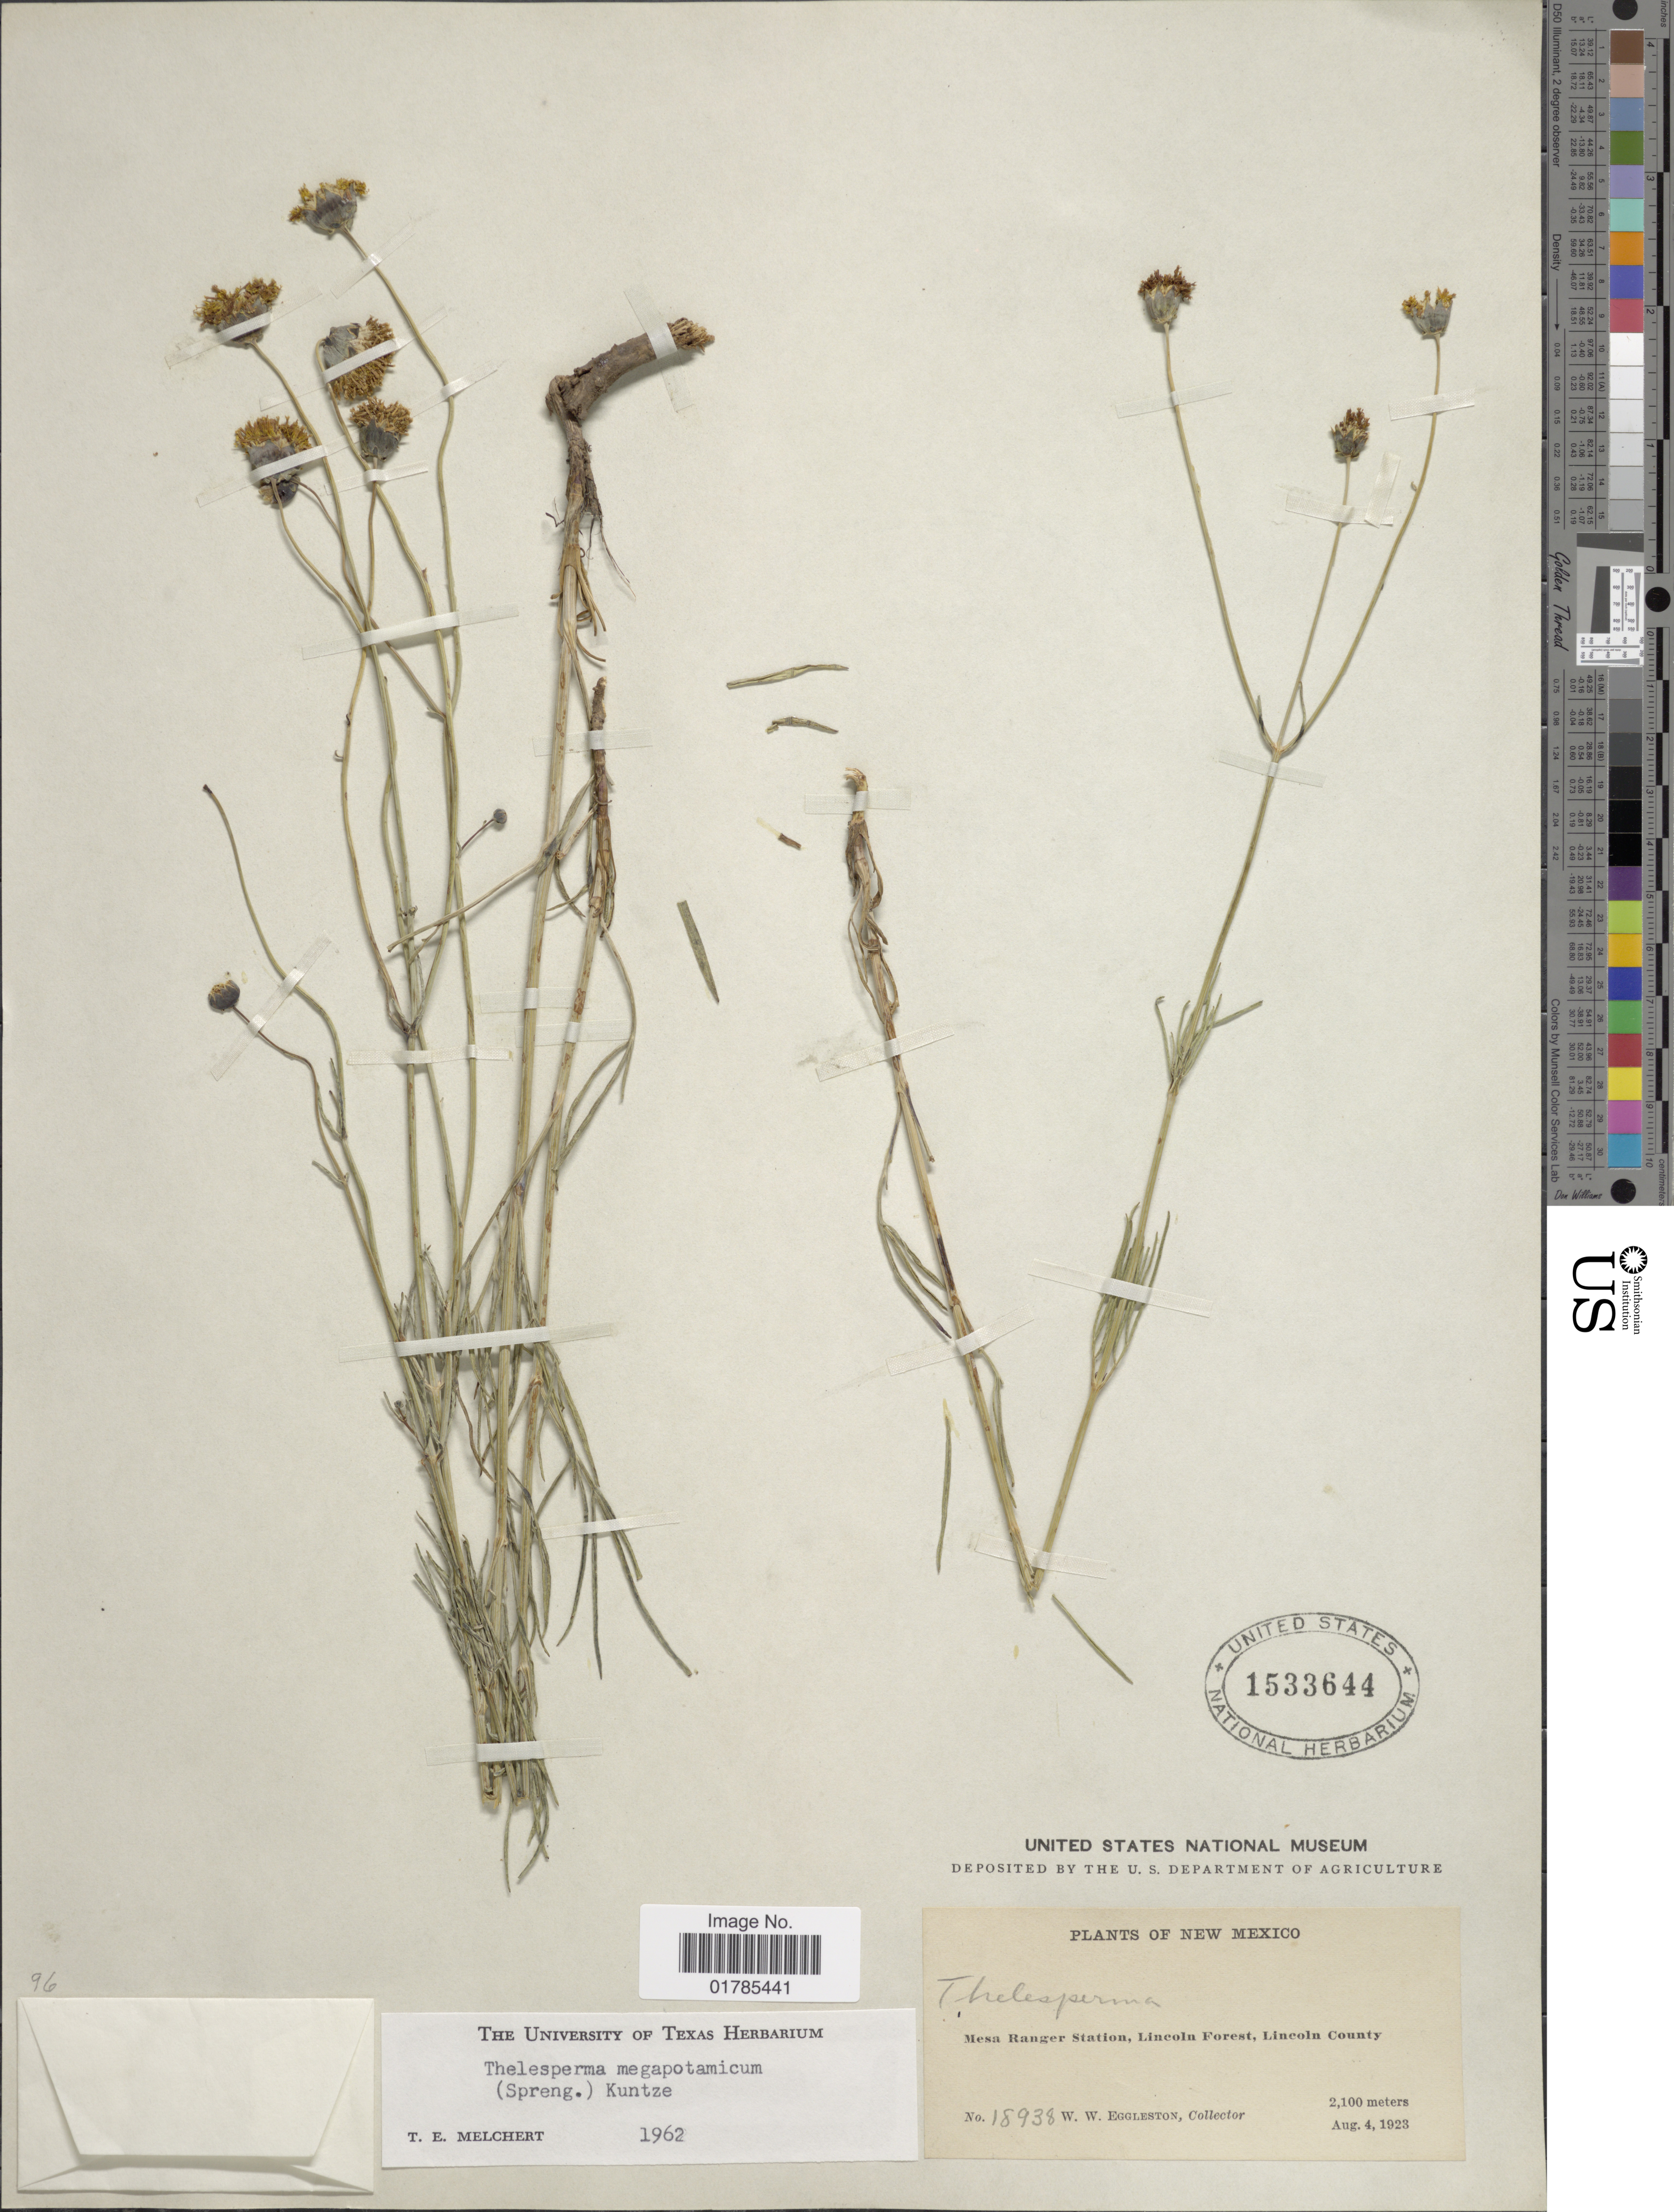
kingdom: Plantae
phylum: Tracheophyta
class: Magnoliopsida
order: Asterales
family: Asteraceae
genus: Thelesperma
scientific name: Thelesperma megapotamicum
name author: (Spreng.) Herter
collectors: W. W. Eggleston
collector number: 18938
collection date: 1923-08-04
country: United States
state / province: New Mexico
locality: Mesa Ranger Station, Lincoln Forest, Lincoln County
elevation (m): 2100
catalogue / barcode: US 1533644